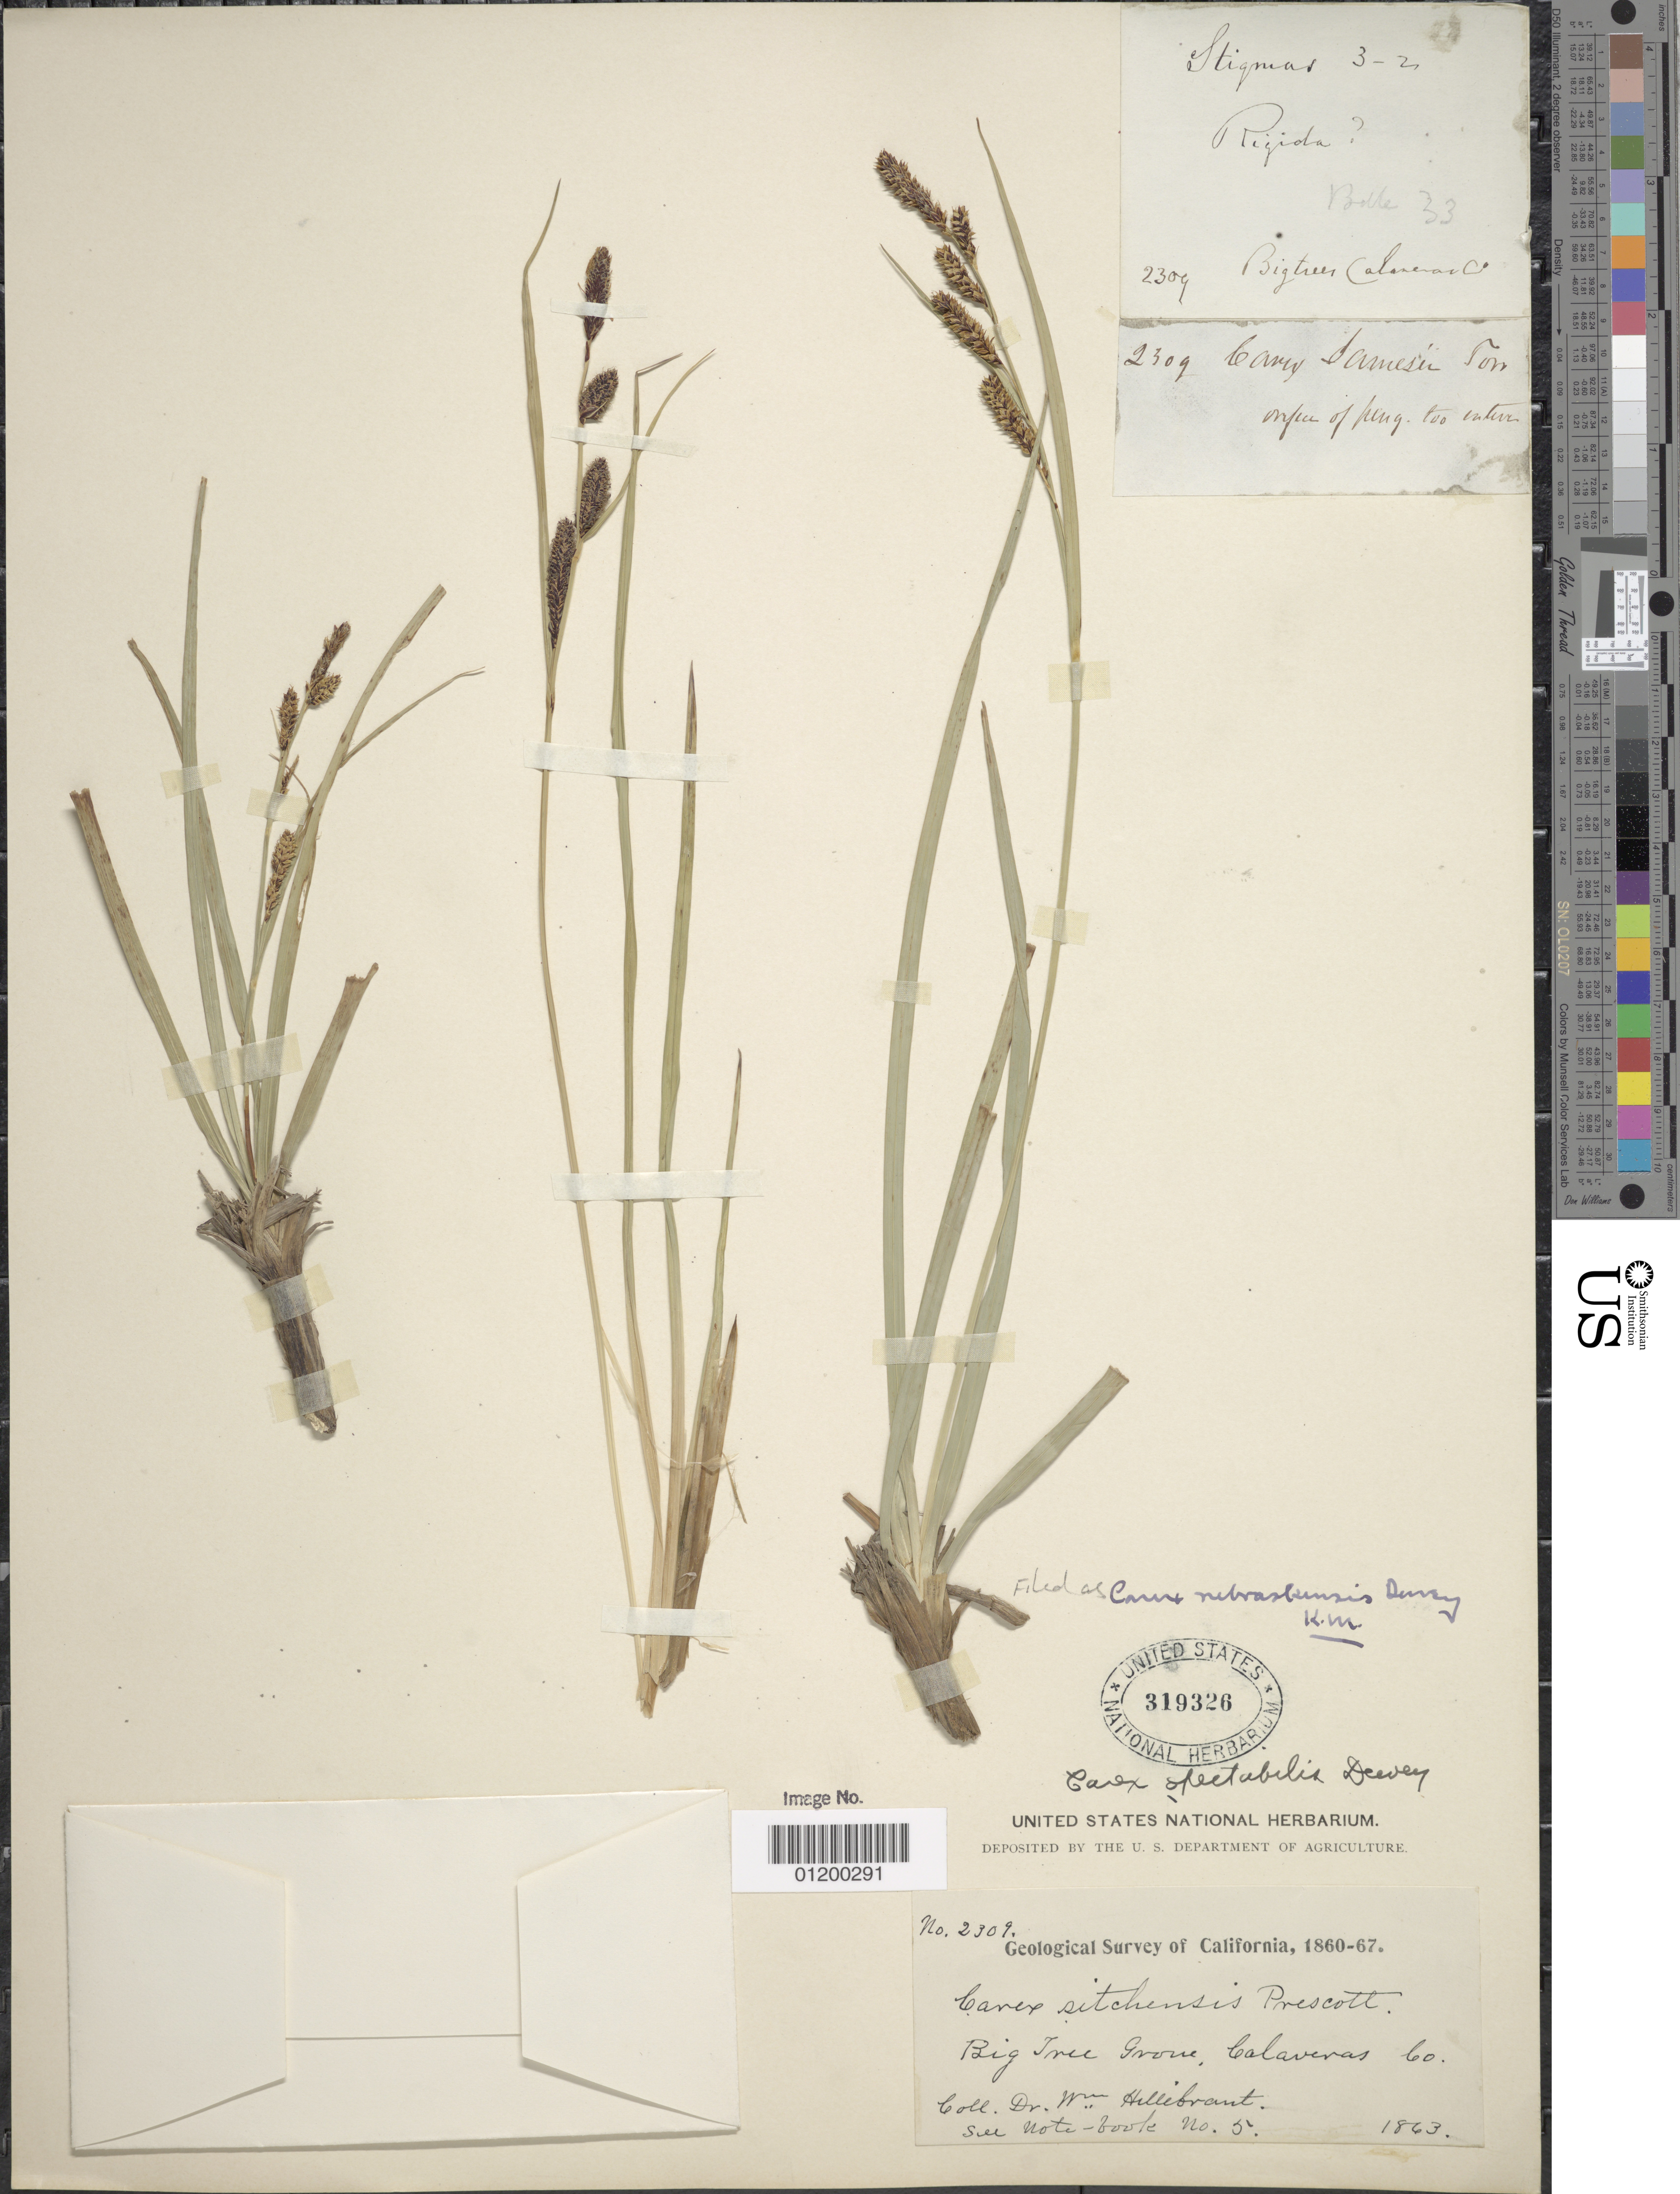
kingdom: Plantae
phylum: Tracheophyta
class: Liliopsida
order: Poales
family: Cyperaceae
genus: Carex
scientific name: Carex nebrascensis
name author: Dewey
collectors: W. Hillebrand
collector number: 2309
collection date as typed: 1863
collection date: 1863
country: United States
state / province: California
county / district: Calaveras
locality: Big Trees.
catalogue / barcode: US 319326